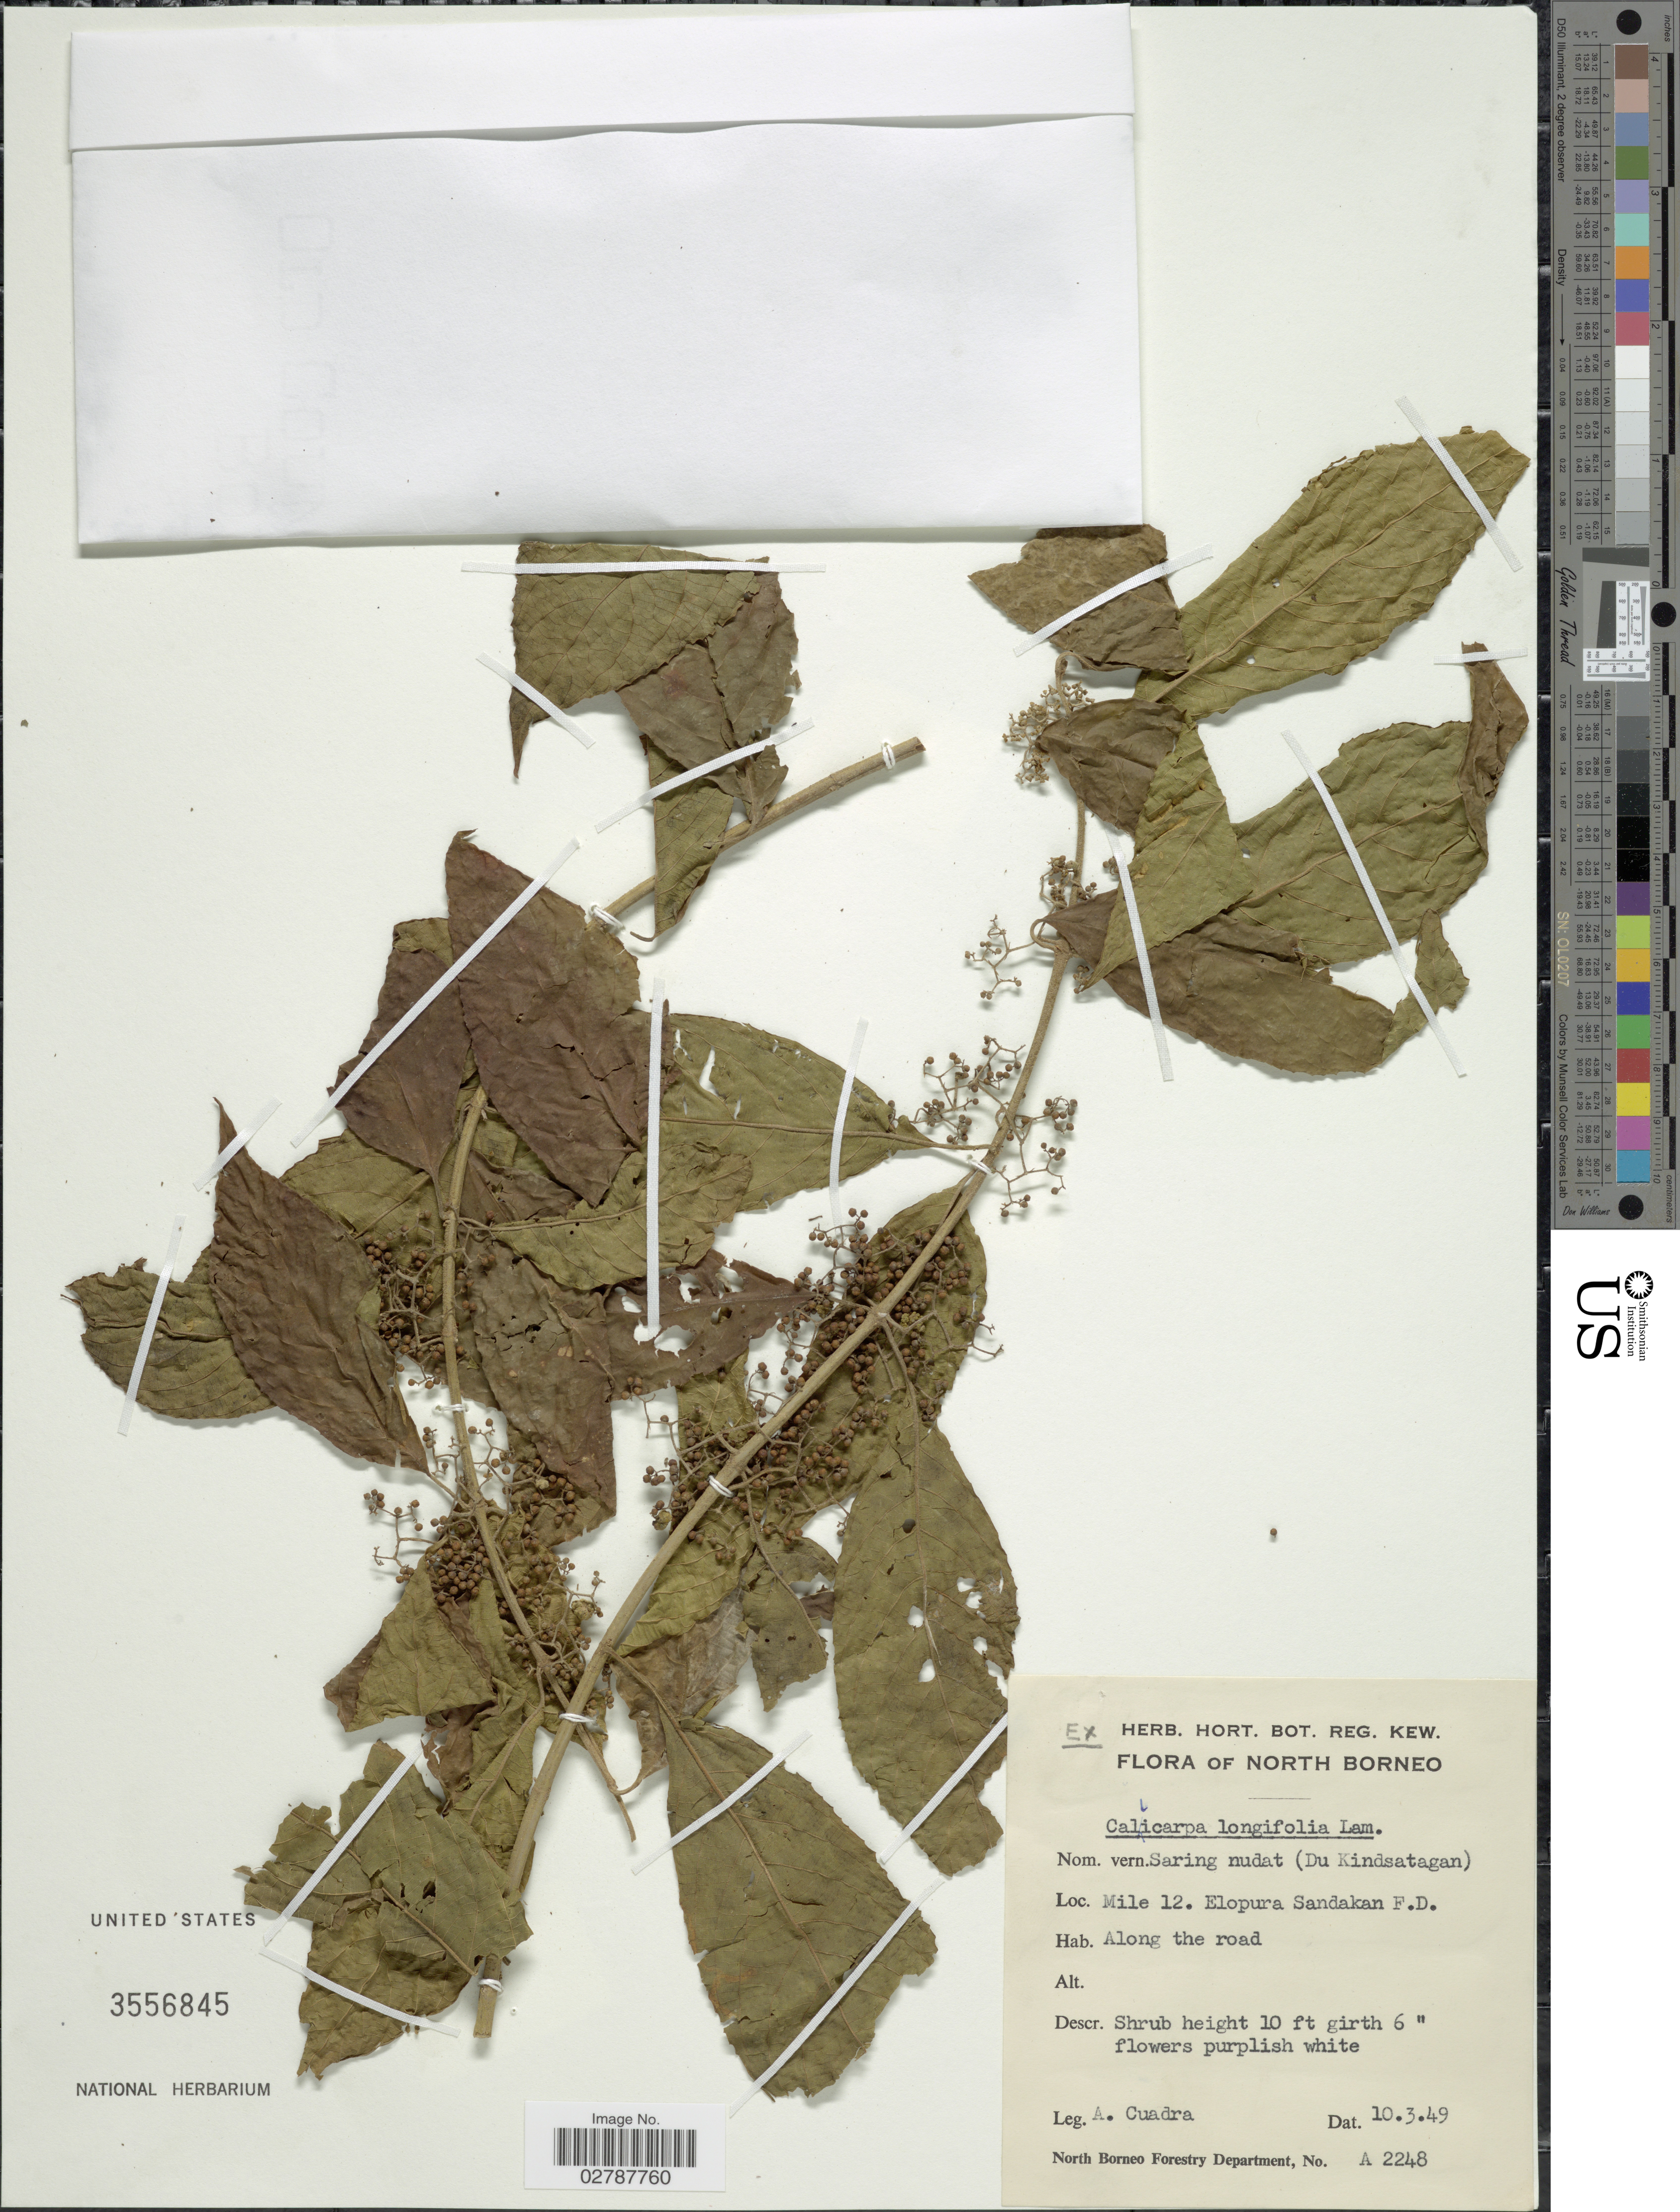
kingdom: Plantae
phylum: Tracheophyta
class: Magnoliopsida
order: Lamiales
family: Lamiaceae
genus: Callicarpa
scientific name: Callicarpa longifolia f. floccosa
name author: Schauer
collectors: A. Cuadra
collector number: A2248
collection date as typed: Transcribed d/m/y: 10/3/49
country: Malaysia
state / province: Sabah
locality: North Borneo. Mile 12. Elopura Sandakan F.D.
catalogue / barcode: US 3556845